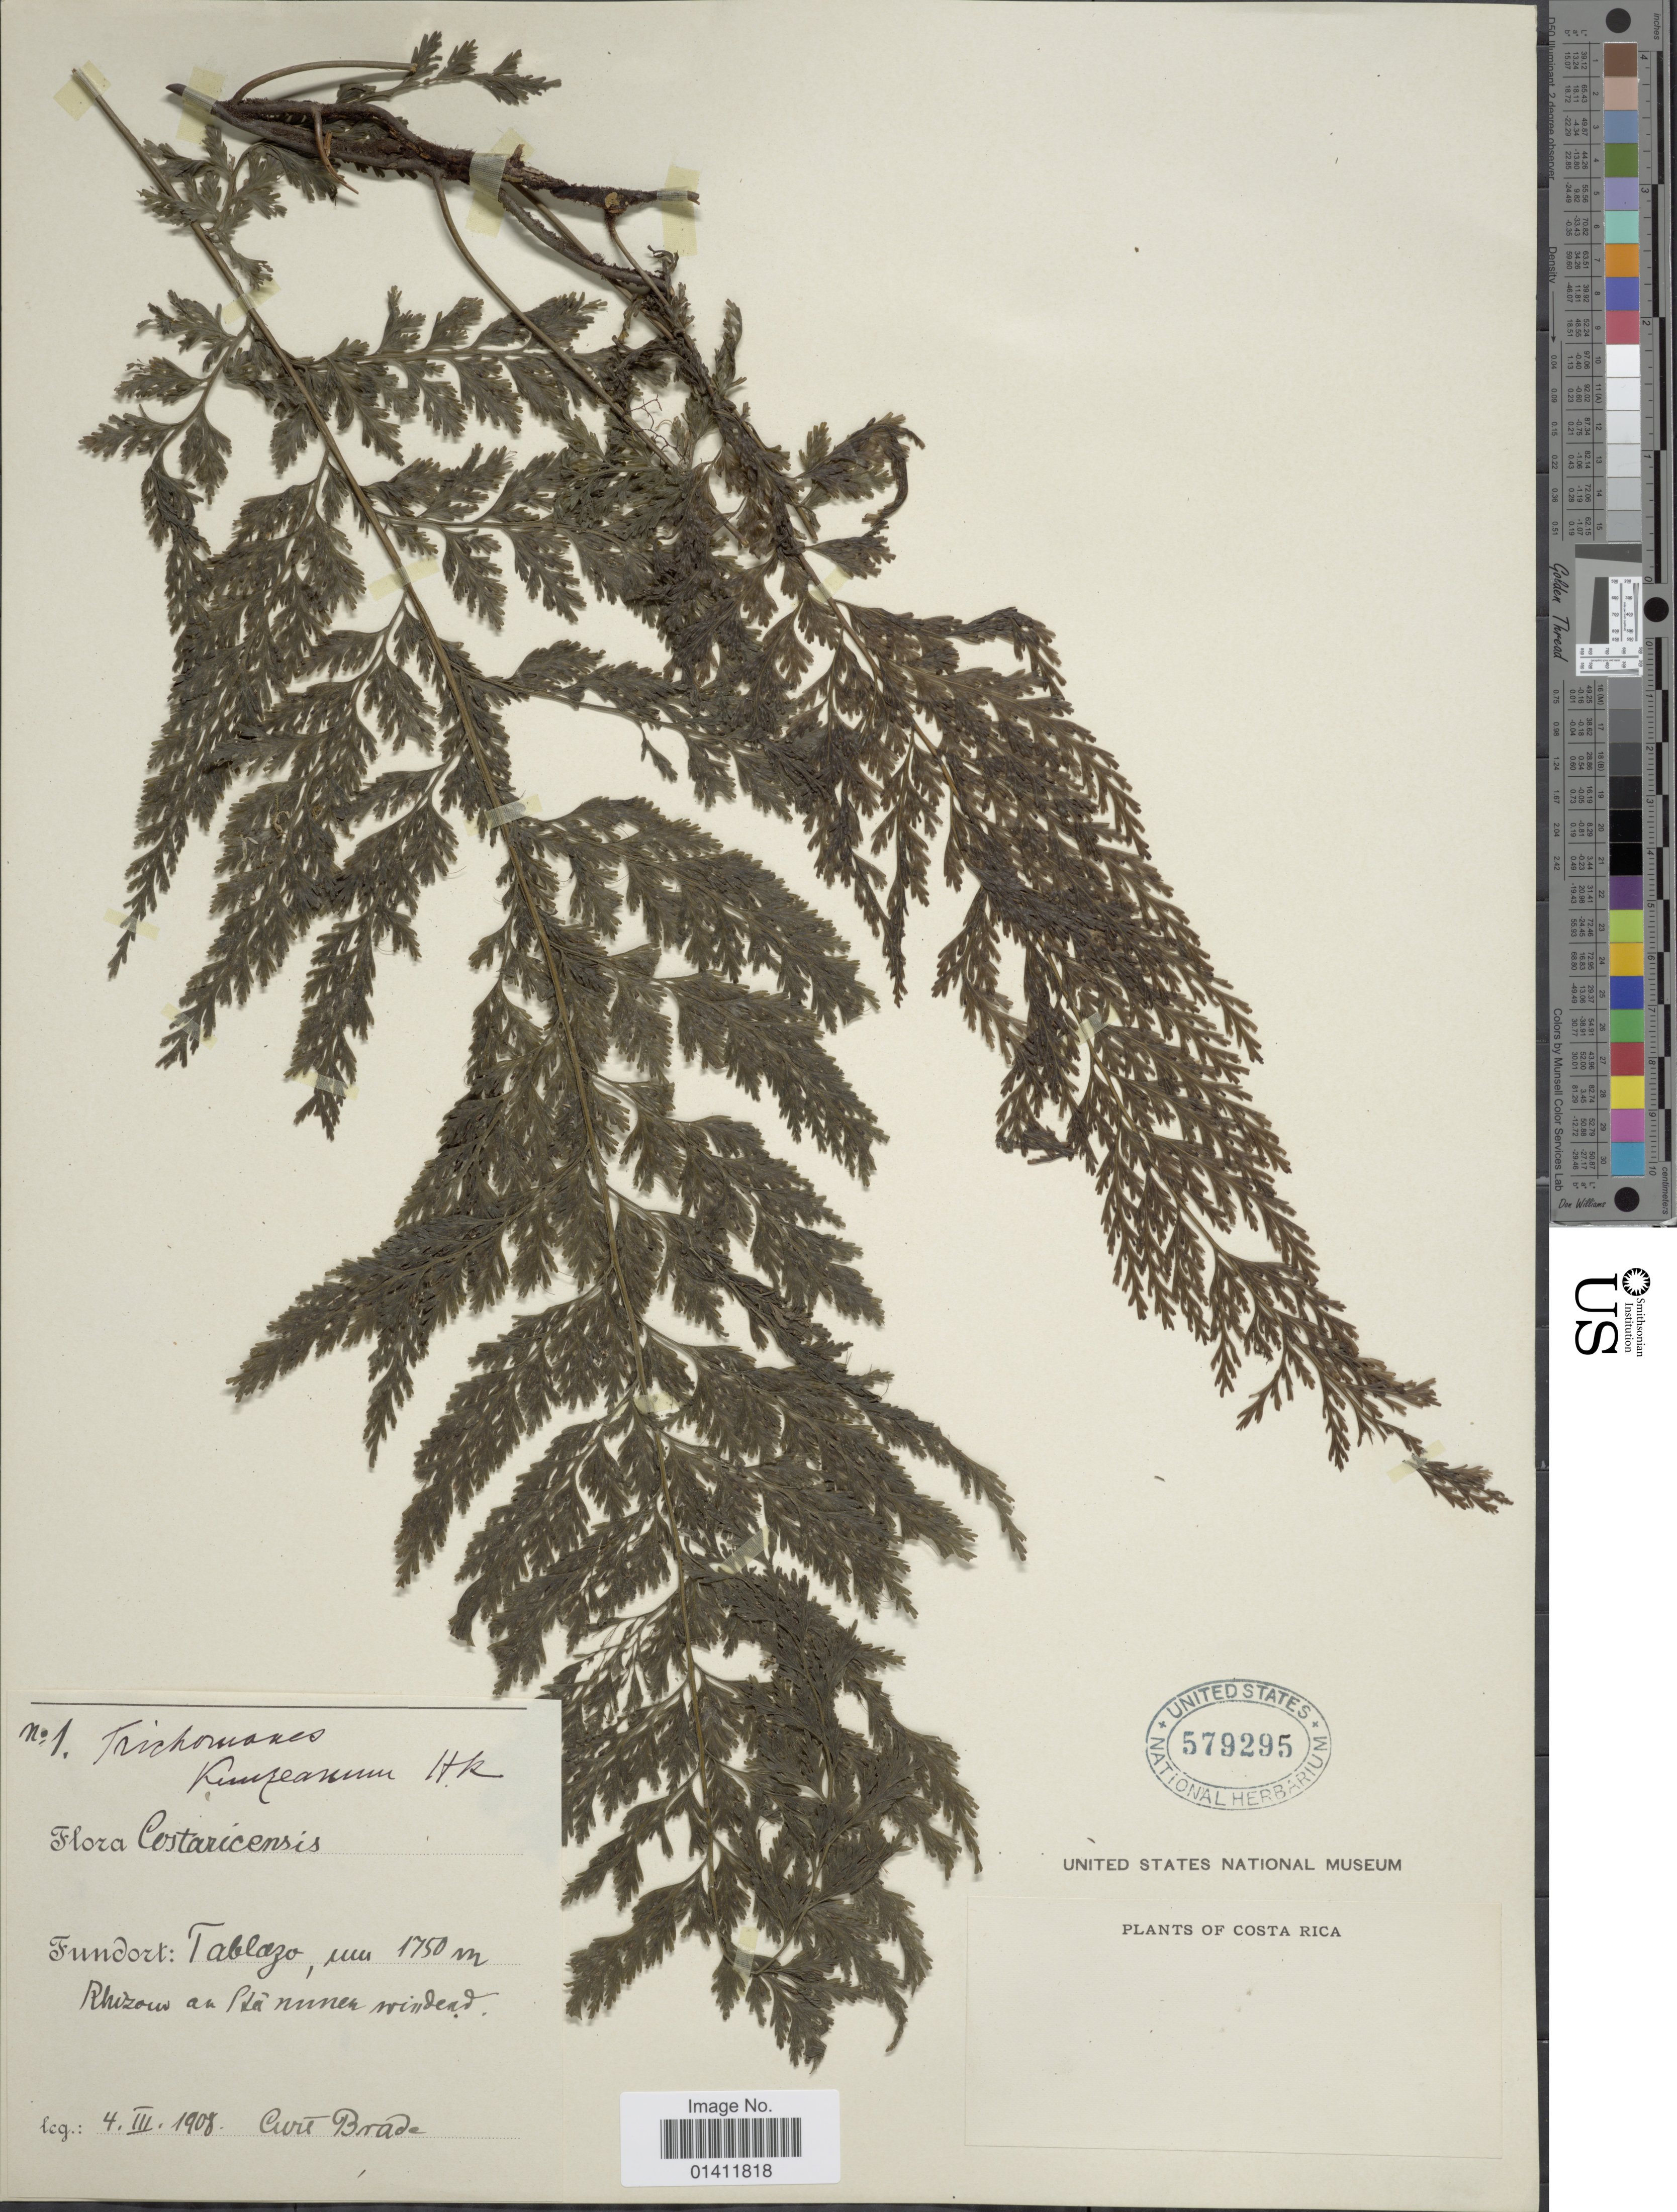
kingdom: Plantae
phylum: Tracheophyta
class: Polypodiopsida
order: Hymenophyllales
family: Hymenophyllaceae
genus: Vandenboschia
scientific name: Vandenboschia radicans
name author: (Sw.) Copel.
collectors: A. C. Brade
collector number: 1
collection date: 1908-03-04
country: Costa Rica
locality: Tablazo.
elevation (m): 1750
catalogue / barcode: US 579295